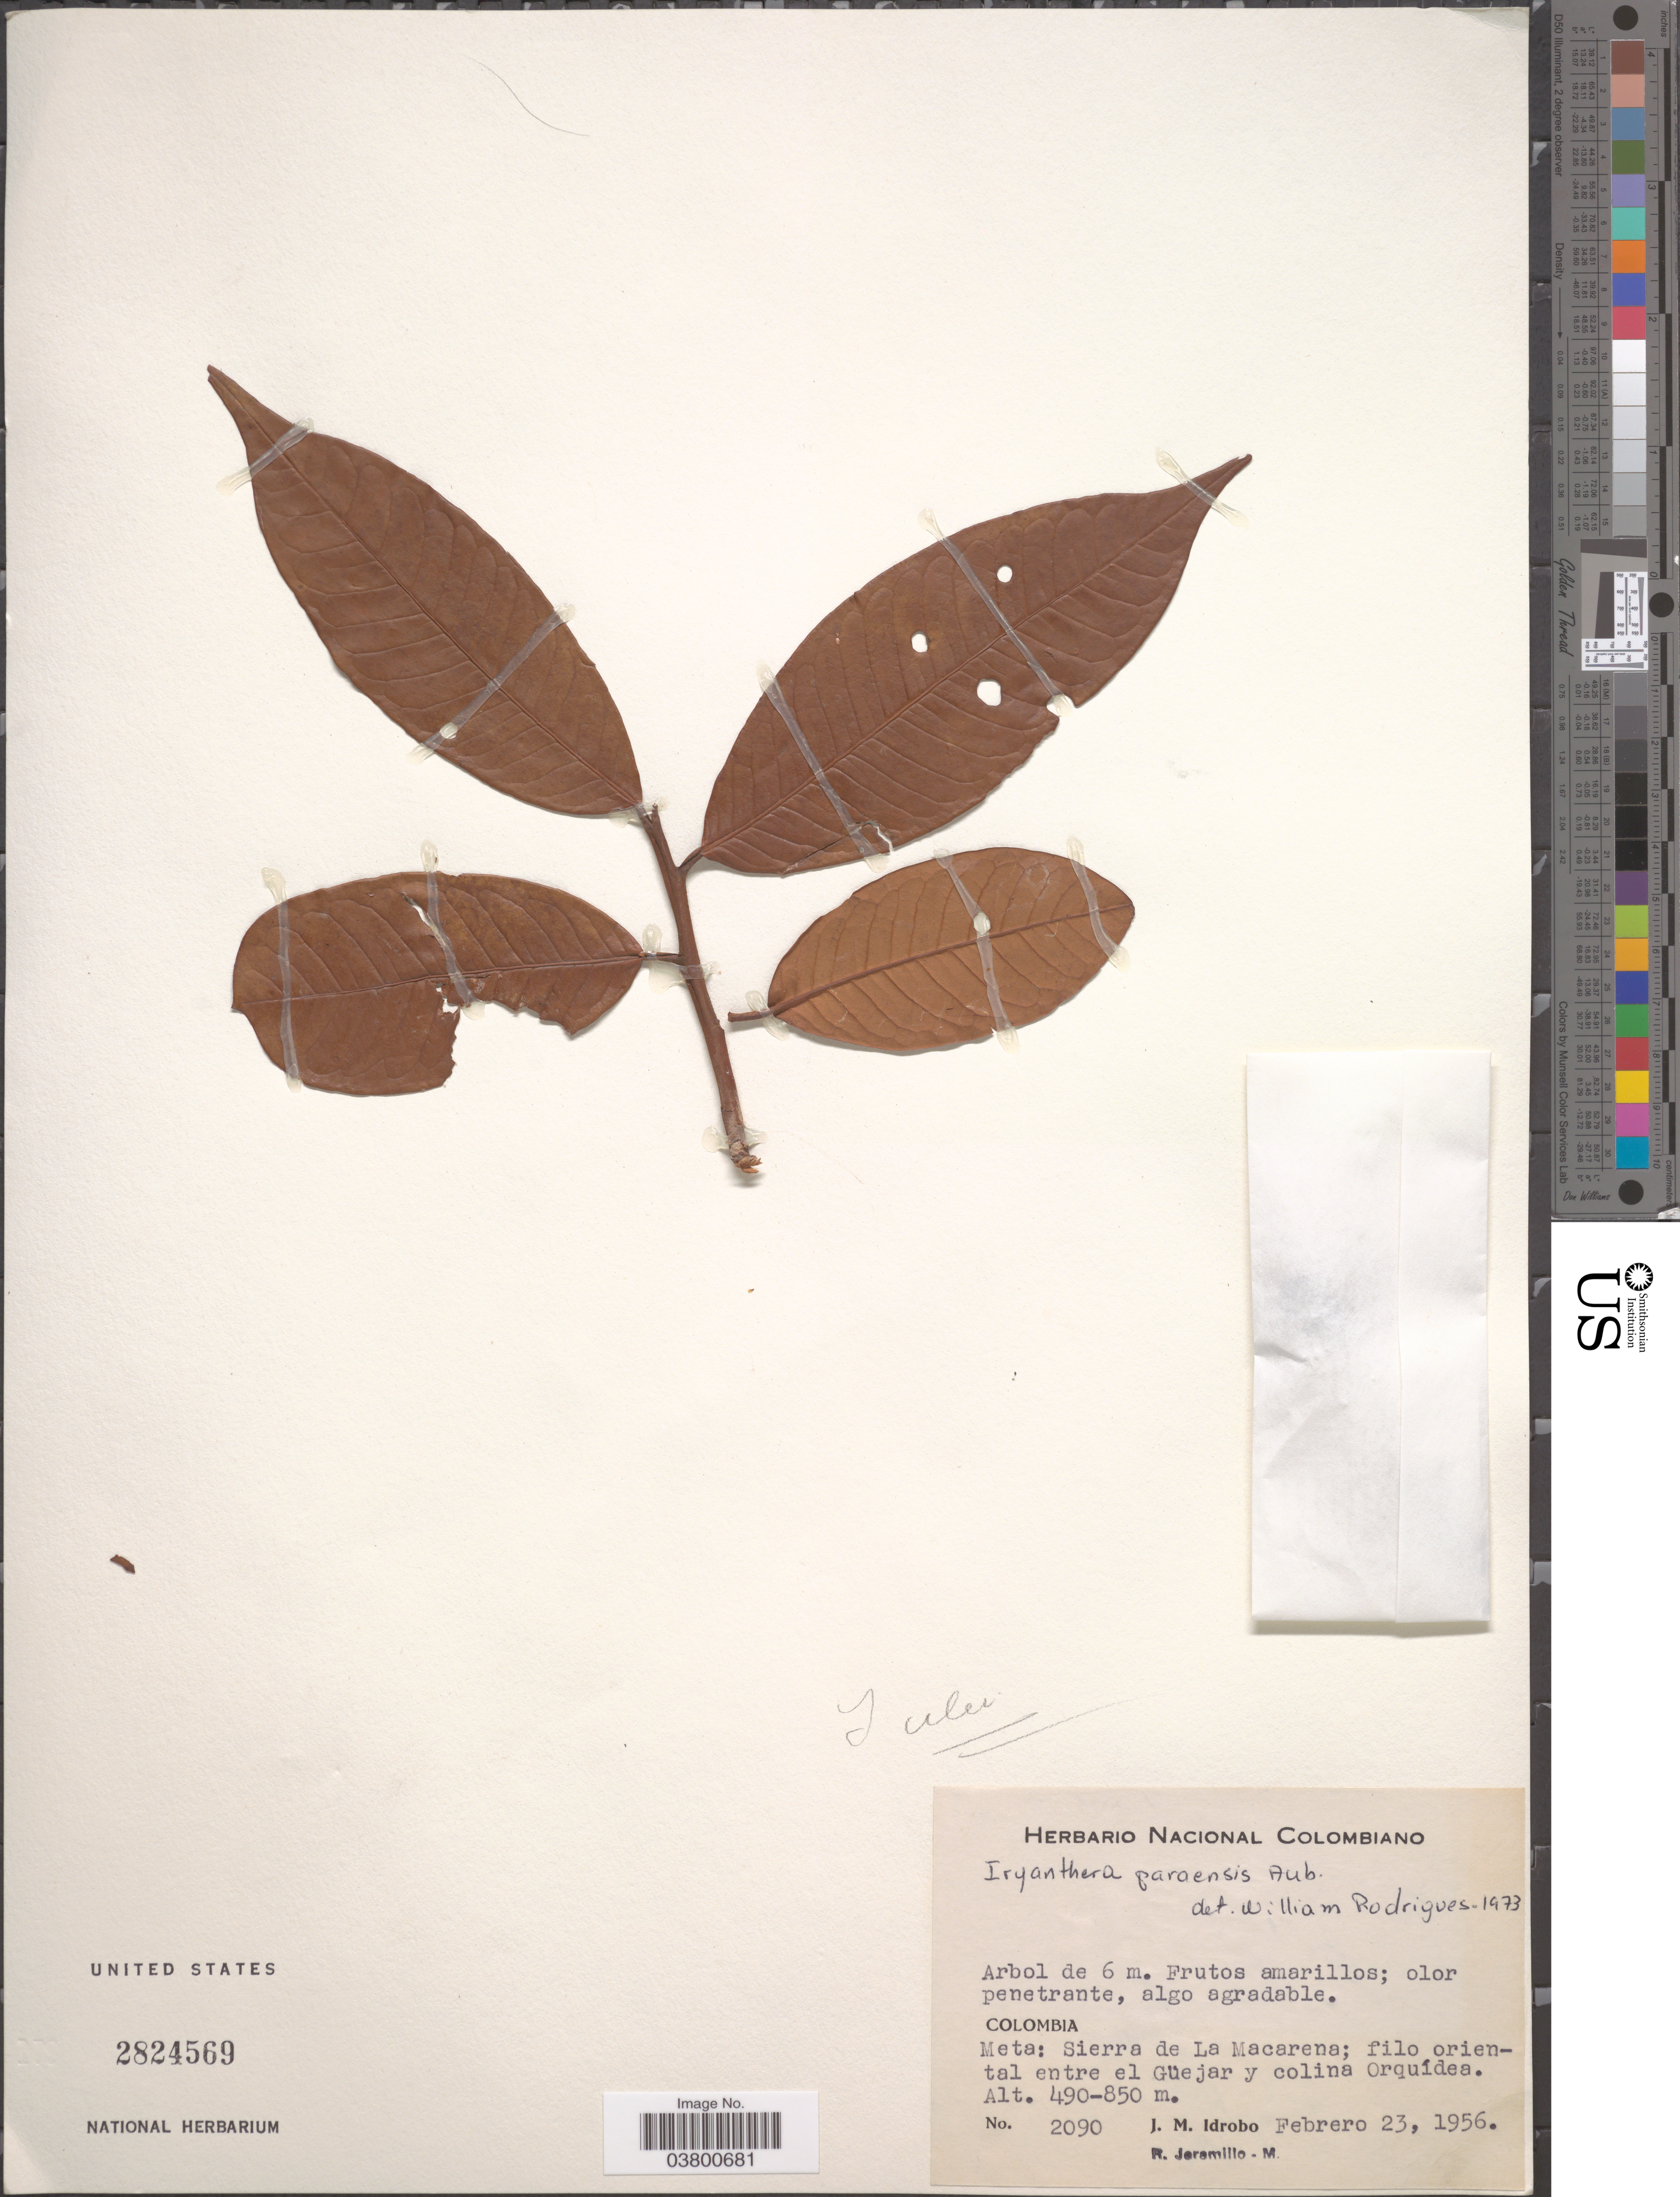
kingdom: Plantae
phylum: Tracheophyta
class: Magnoliopsida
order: Magnoliales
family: Myristicaceae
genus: Iryanthera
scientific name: Iryanthera ulei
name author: Warb.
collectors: J. M. Idrobo & R. Jaramillo M.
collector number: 2090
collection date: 1956-02-23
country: Colombia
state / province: Meta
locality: Sierra de La Macarena; filo oriental entre el Güejar y colina Orquídea.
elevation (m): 490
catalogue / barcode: US 2824569